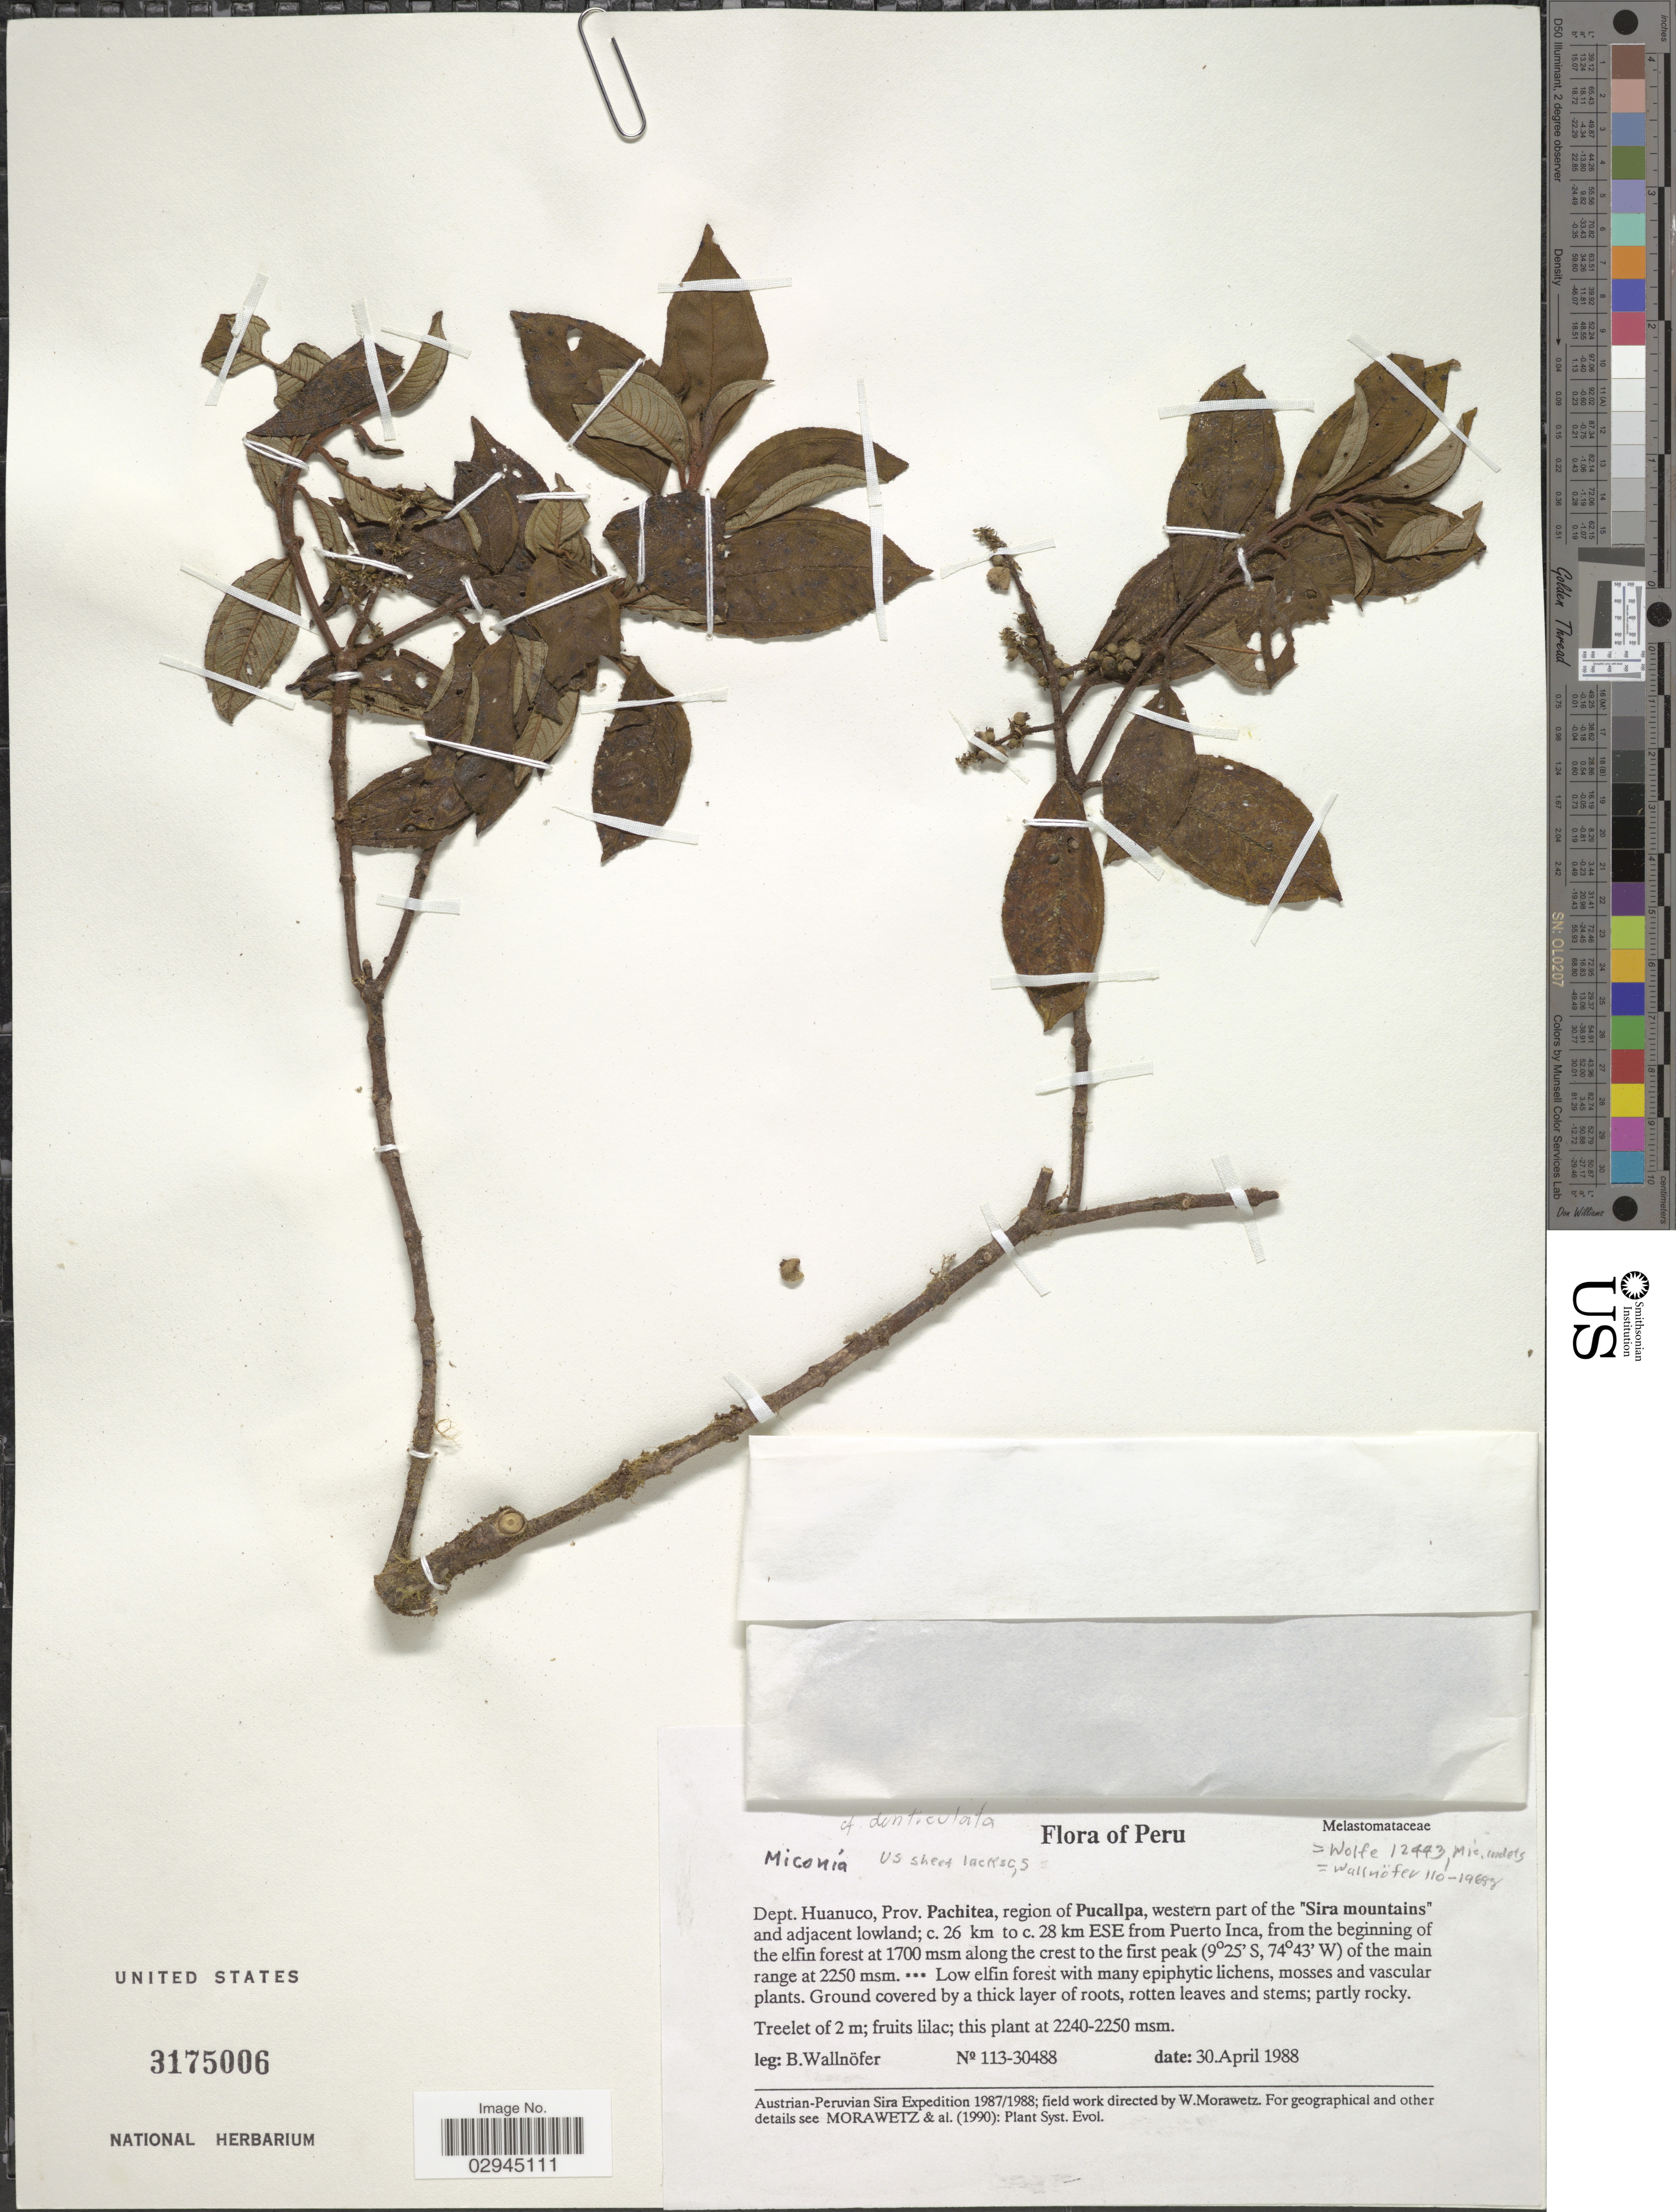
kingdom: Plantae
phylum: Tracheophyta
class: Magnoliopsida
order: Myrtales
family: Melastomataceae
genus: Miconia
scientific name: Miconia sp.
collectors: B. Wallnöfer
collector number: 113-30488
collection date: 1988-04-30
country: Peru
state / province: Huánuco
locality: Dept. Huanuco, Prov. Pachitea, region of Pucallpa, western part of the "Sira mountains" and adjacent lowland; c. 26 km to c. 28 km ESE from Puerto Inca, from the beginning of the eflin forest along the crest to the first peak of the main range.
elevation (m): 1700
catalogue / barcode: US 3175006